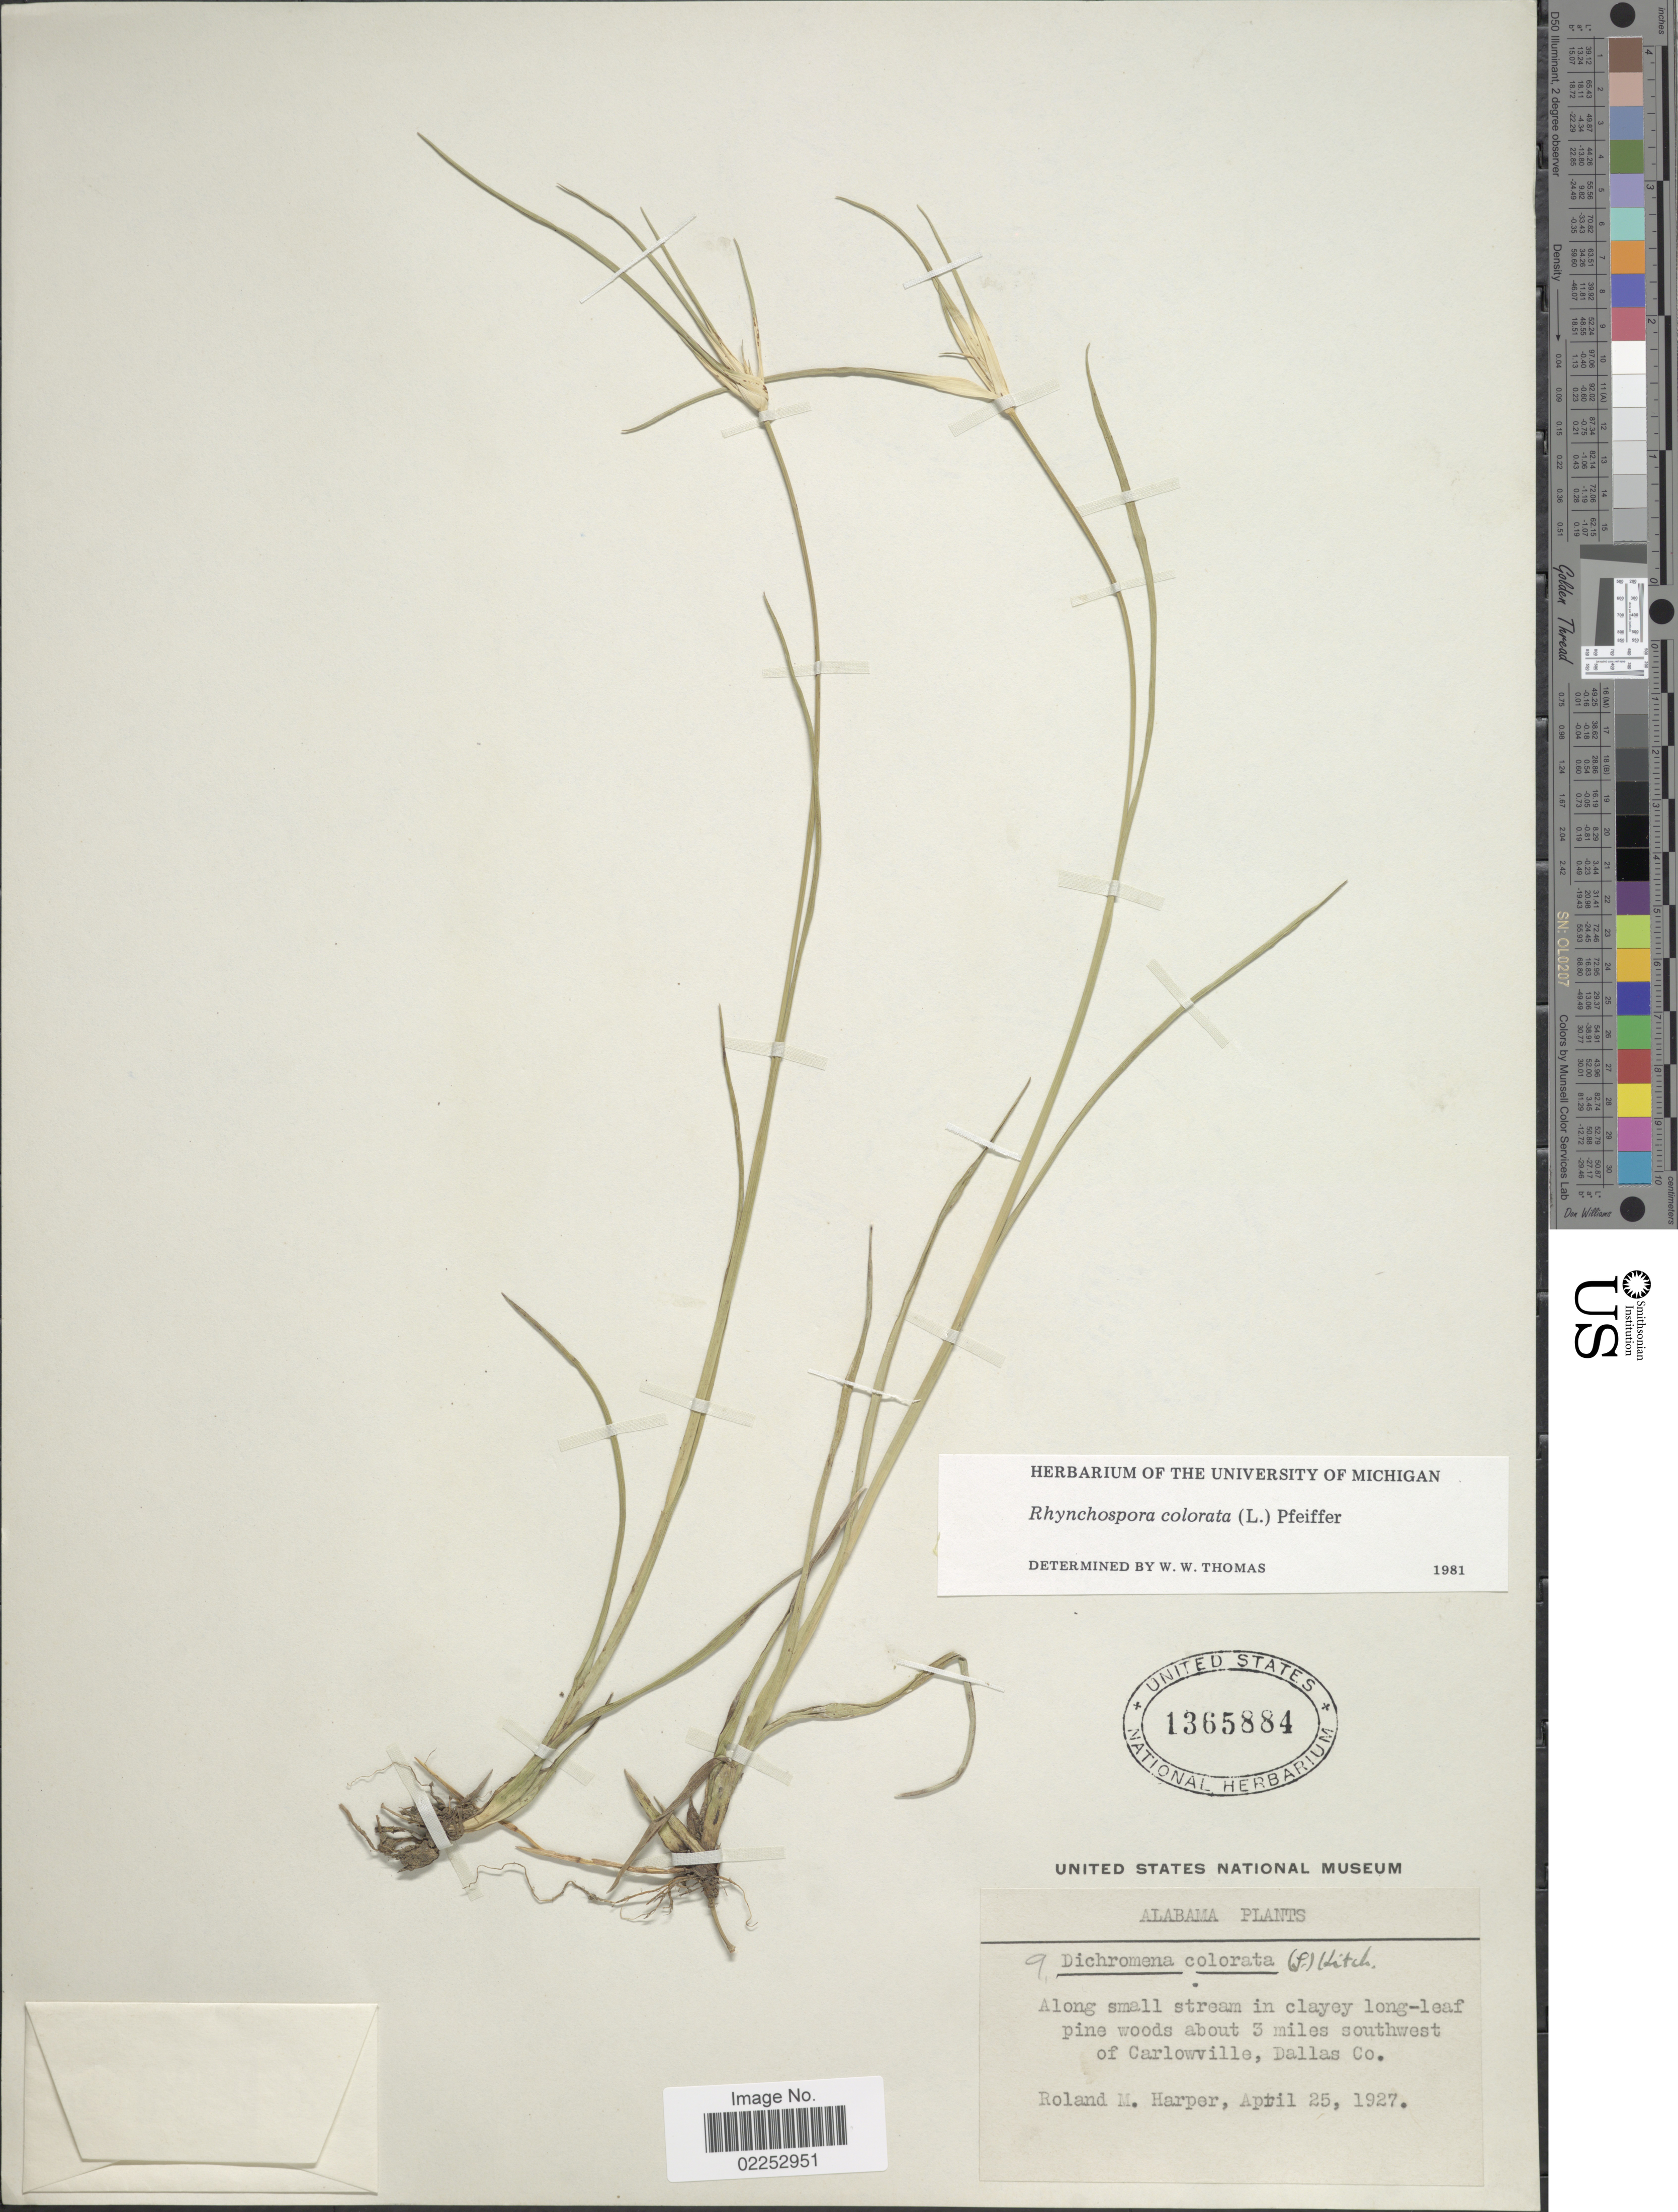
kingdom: Plantae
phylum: Tracheophyta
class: Liliopsida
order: Poales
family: Cyperaceae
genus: Rhynchospora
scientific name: Rhynchospora colorata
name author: (L.) H. Pfeiff.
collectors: R. M. Harper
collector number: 9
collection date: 1927-04-25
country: United States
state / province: Alabama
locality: About 3 miles southwest of Carlowville, Dallas Co.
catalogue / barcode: US 1365884